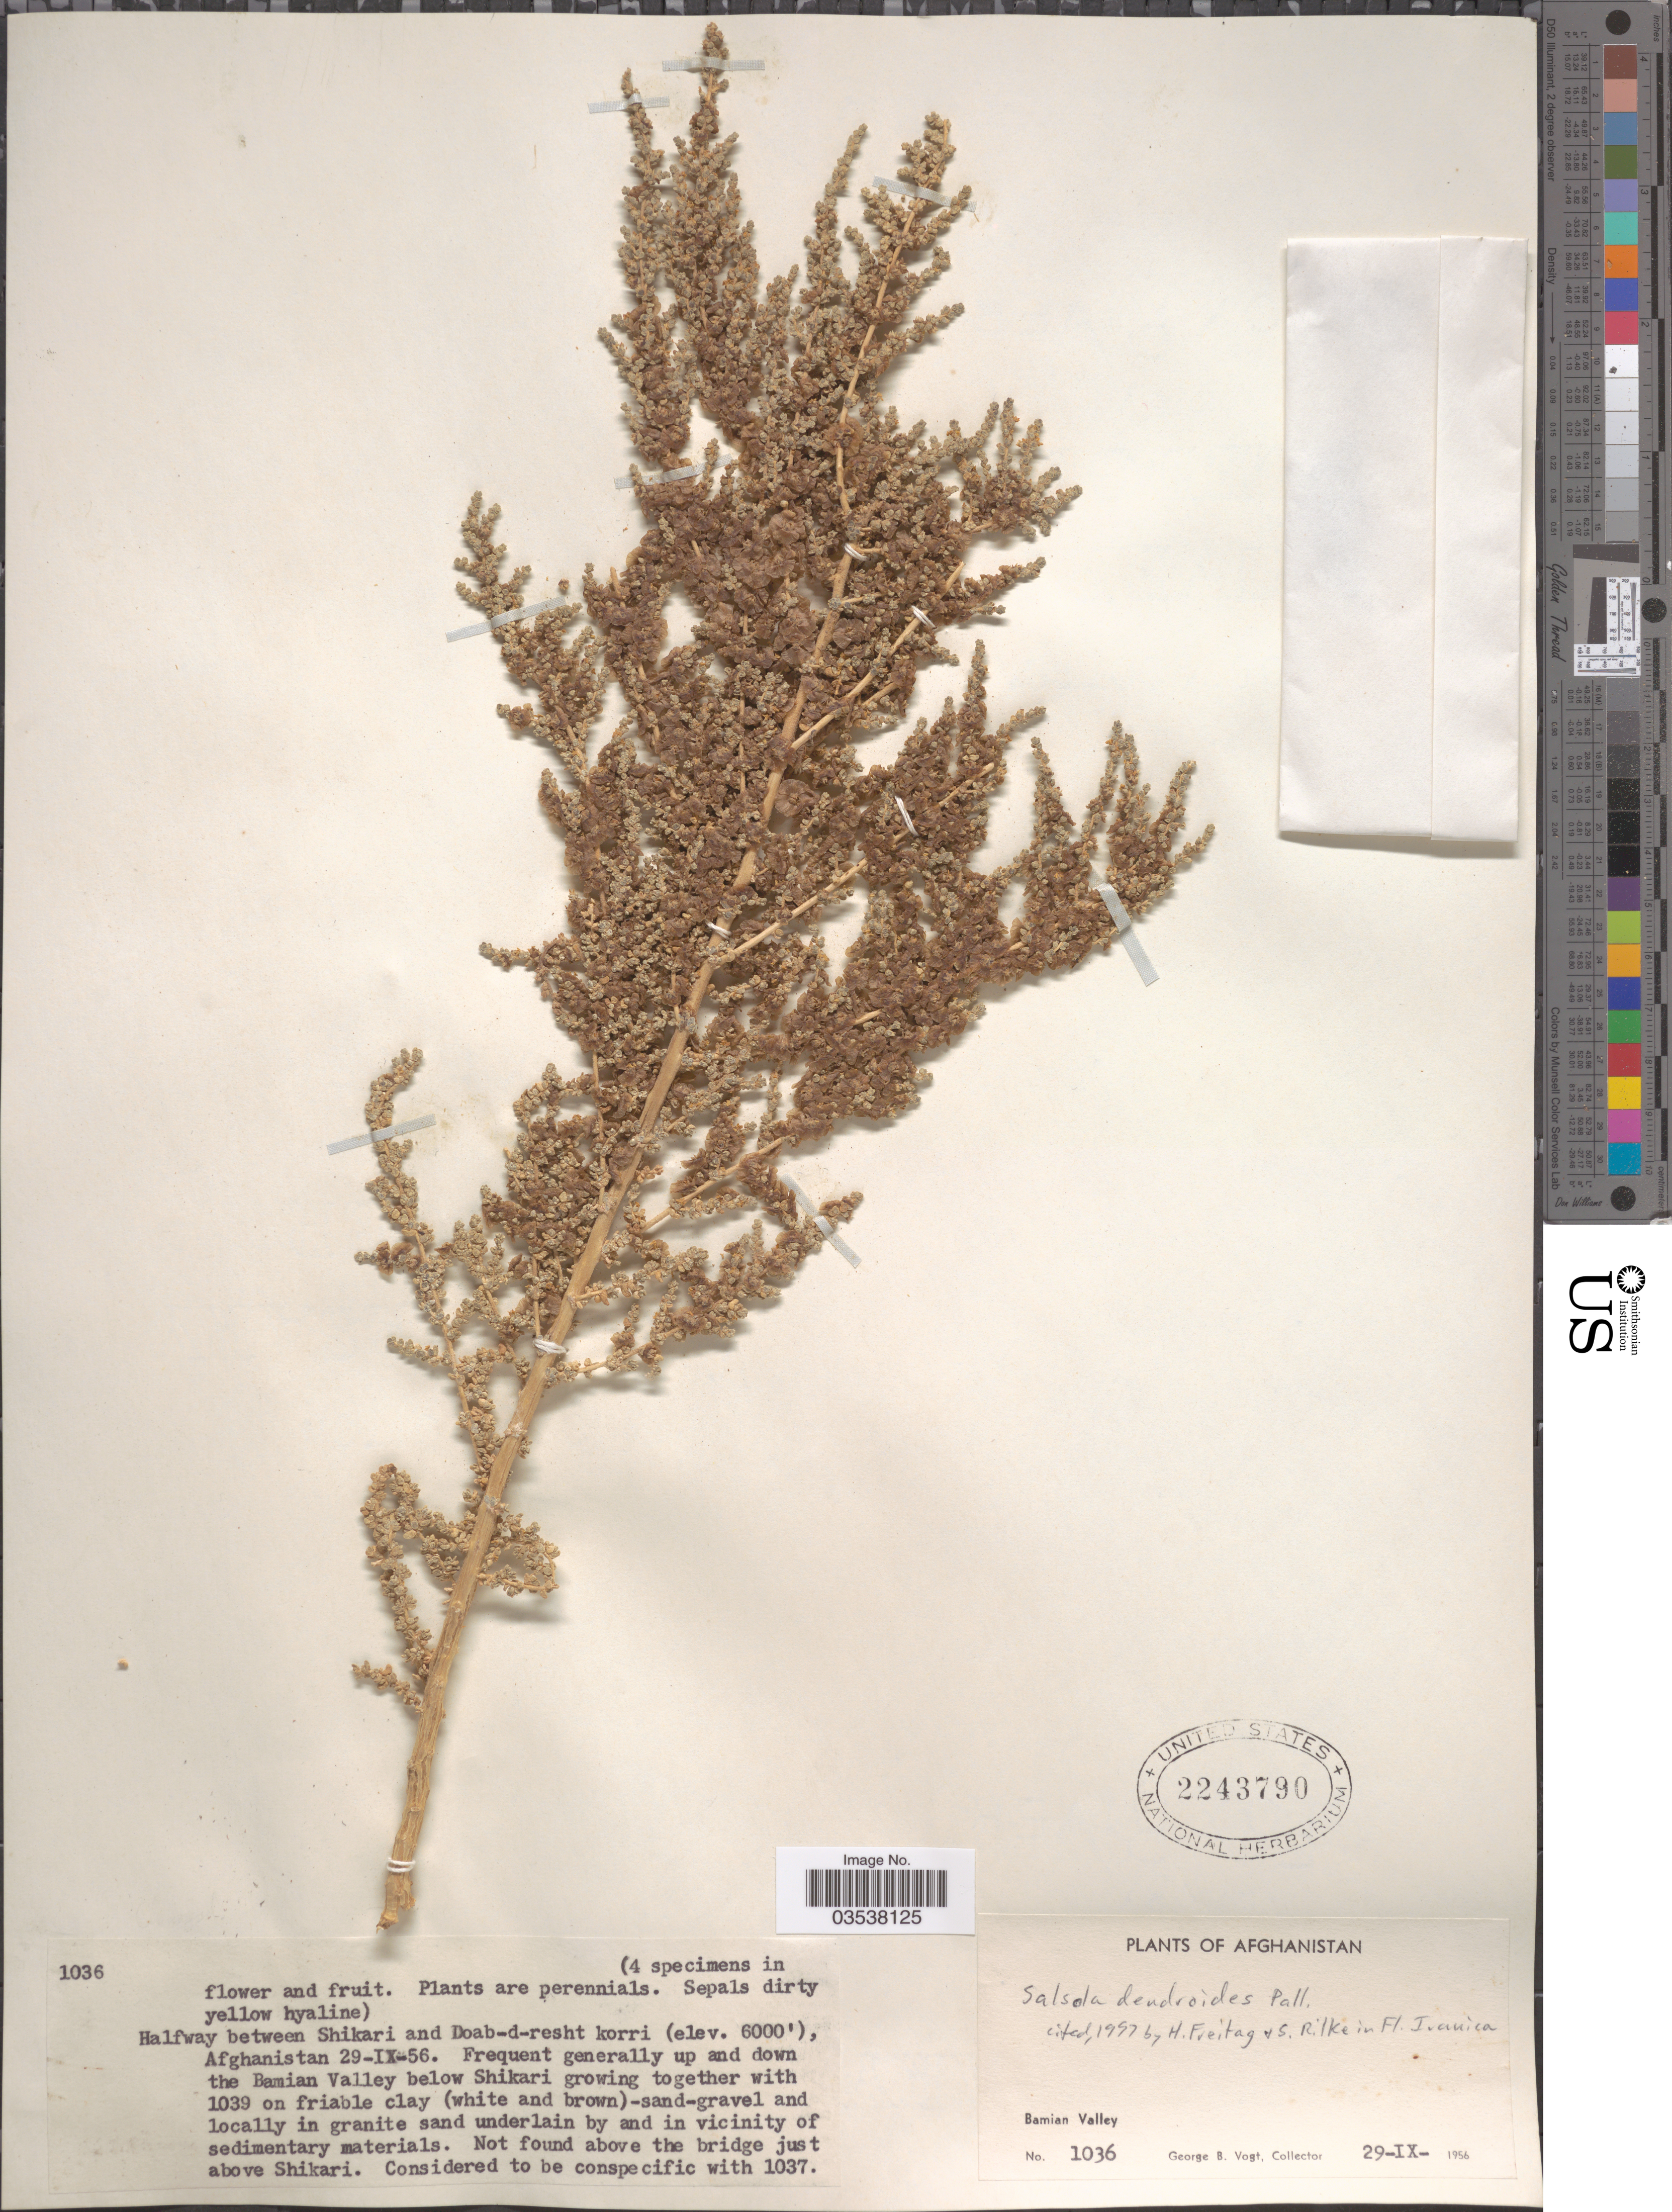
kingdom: Plantae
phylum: Tracheophyta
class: Magnoliopsida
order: Caryophyllales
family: Amaranthaceae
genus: Caroxylon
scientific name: Caroxylon dendroides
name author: (Pall.) Tzvelev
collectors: G. B. Vogt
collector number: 1036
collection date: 1956-09-29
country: Afghanistan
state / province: Bamian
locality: Bamian Valley. Halfway between Shikari and Doab-d-resht korri. Generally up and down the Bamian Valley below Shikari.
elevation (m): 1829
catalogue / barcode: US 2243790